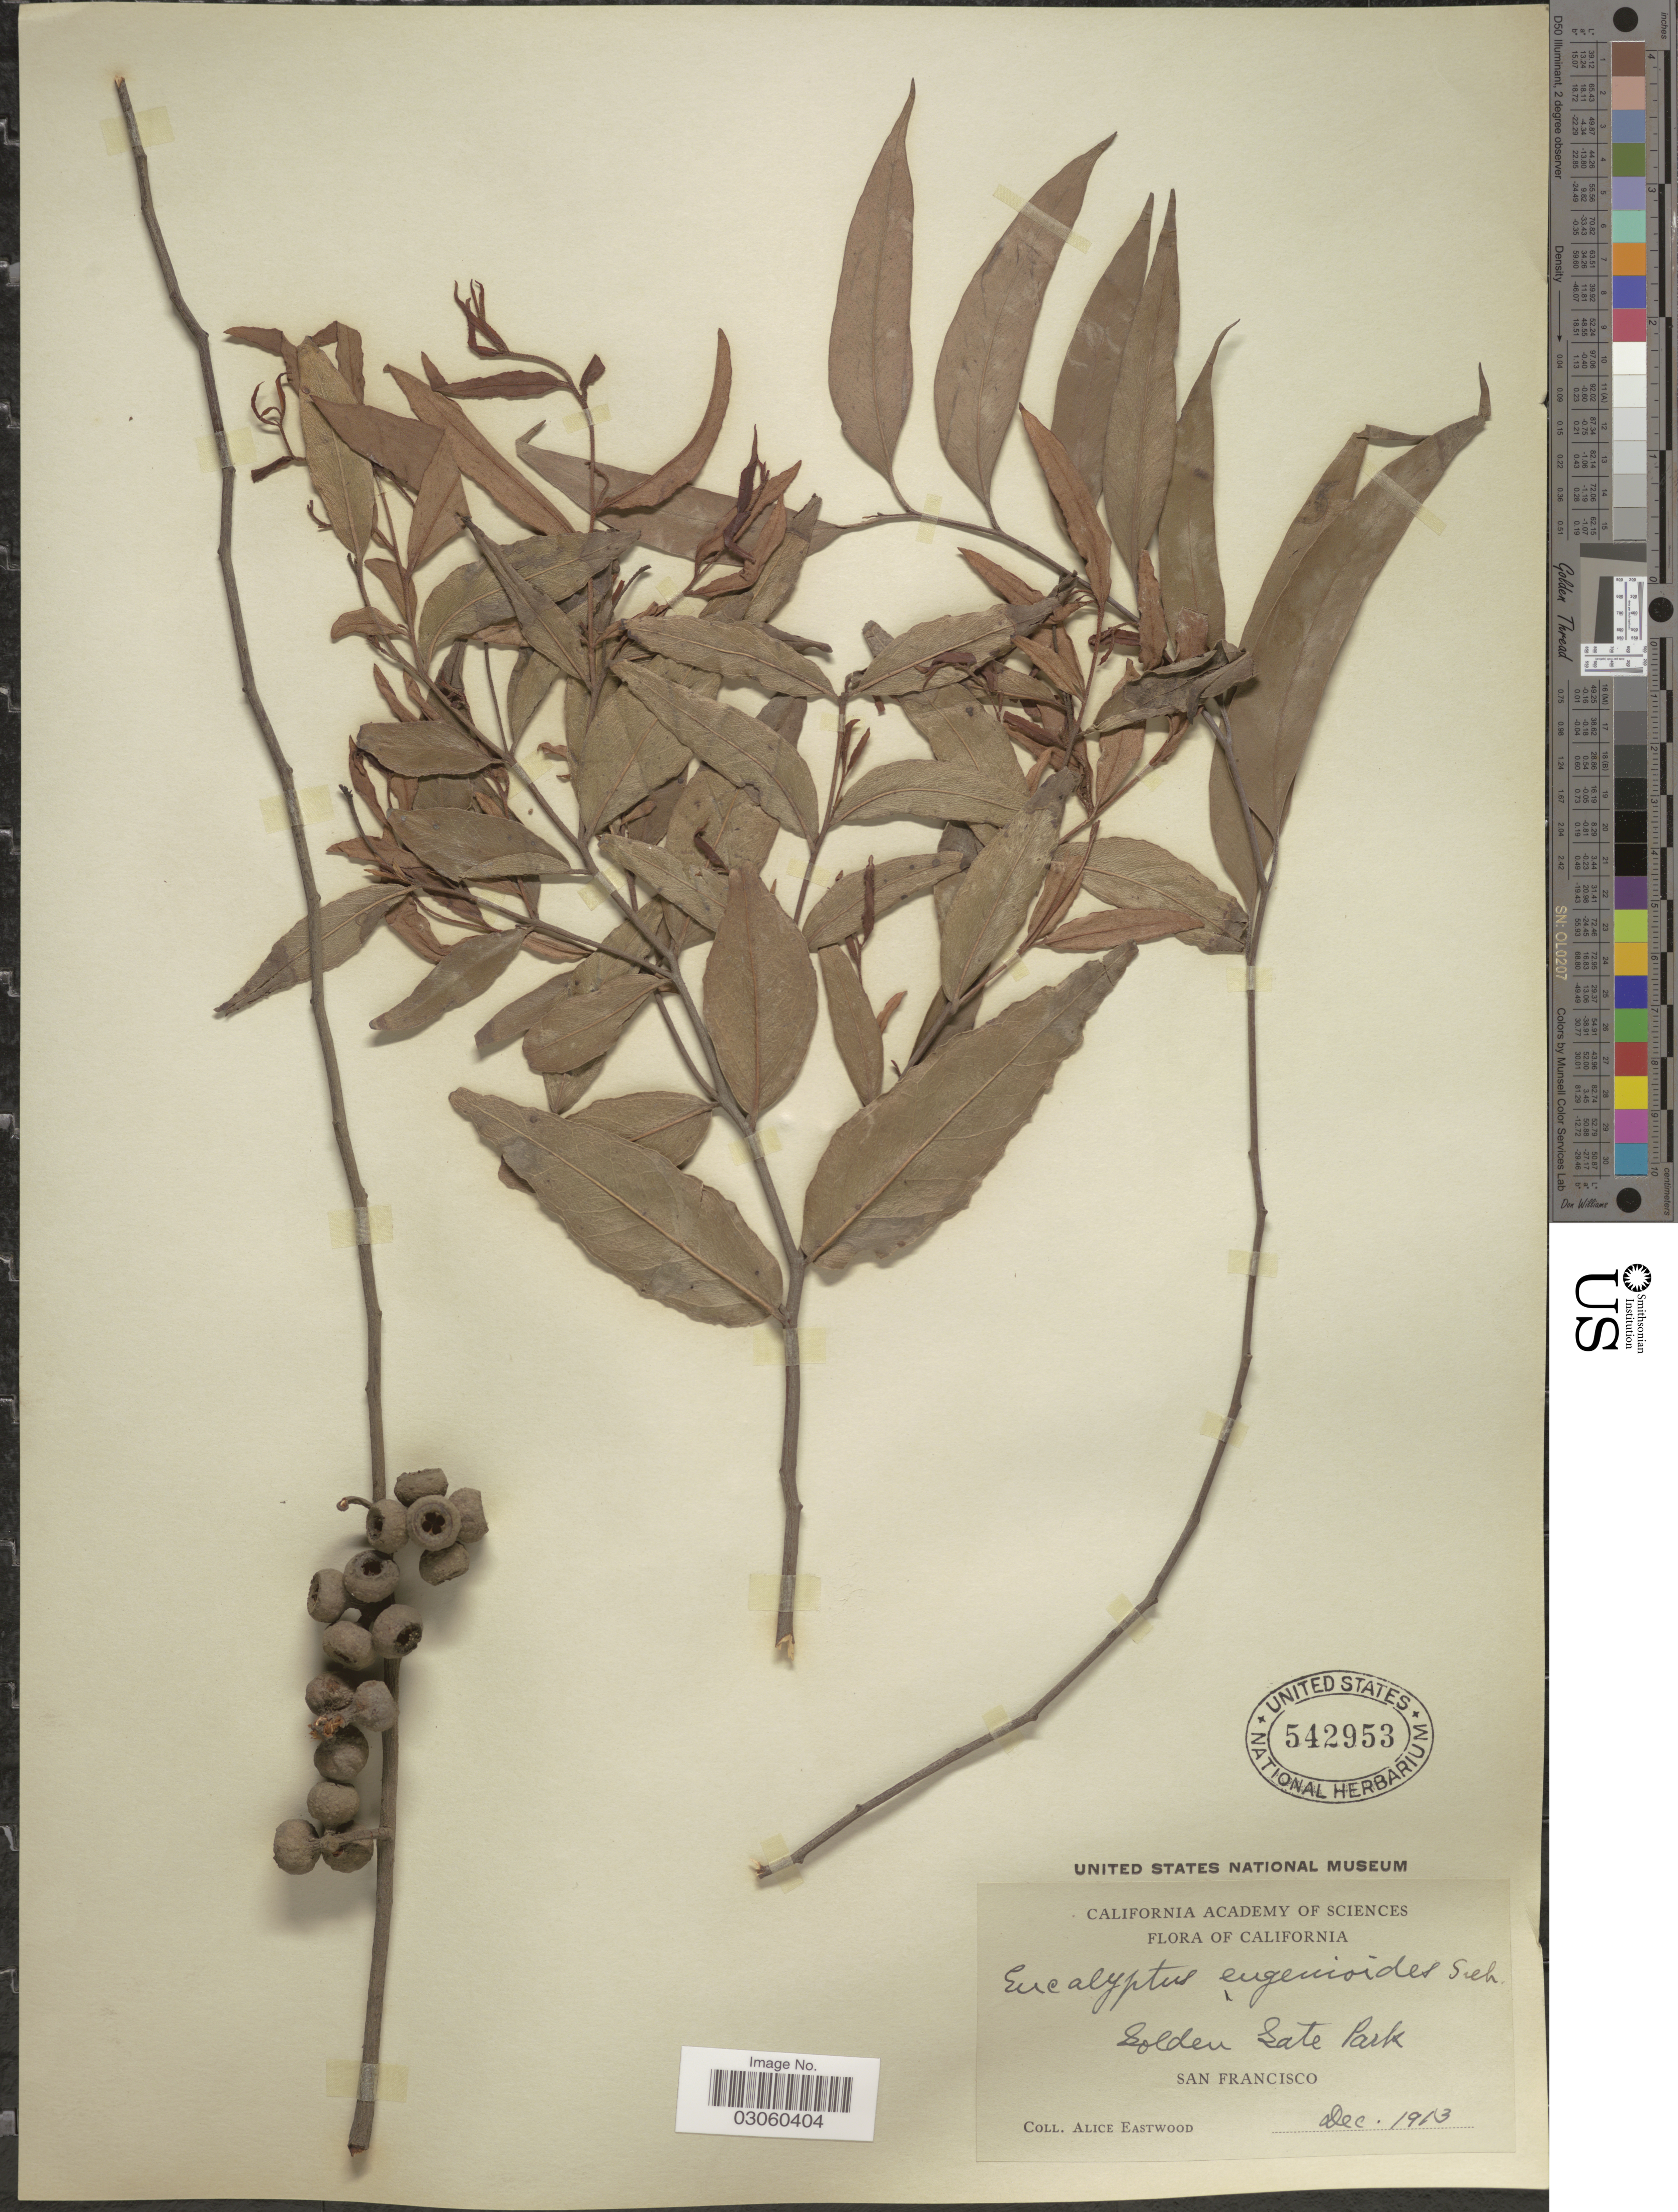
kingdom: Plantae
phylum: Tracheophyta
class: Magnoliopsida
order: Myrtales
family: Myrtaceae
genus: Eucalyptus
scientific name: Eucalyptus eugenioides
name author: Siebert ex Spreng.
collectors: A. Eastwood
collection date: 1913-12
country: United States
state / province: California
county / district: San Francisco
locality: Golden Gate Park. San Francisco.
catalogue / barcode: US 542953